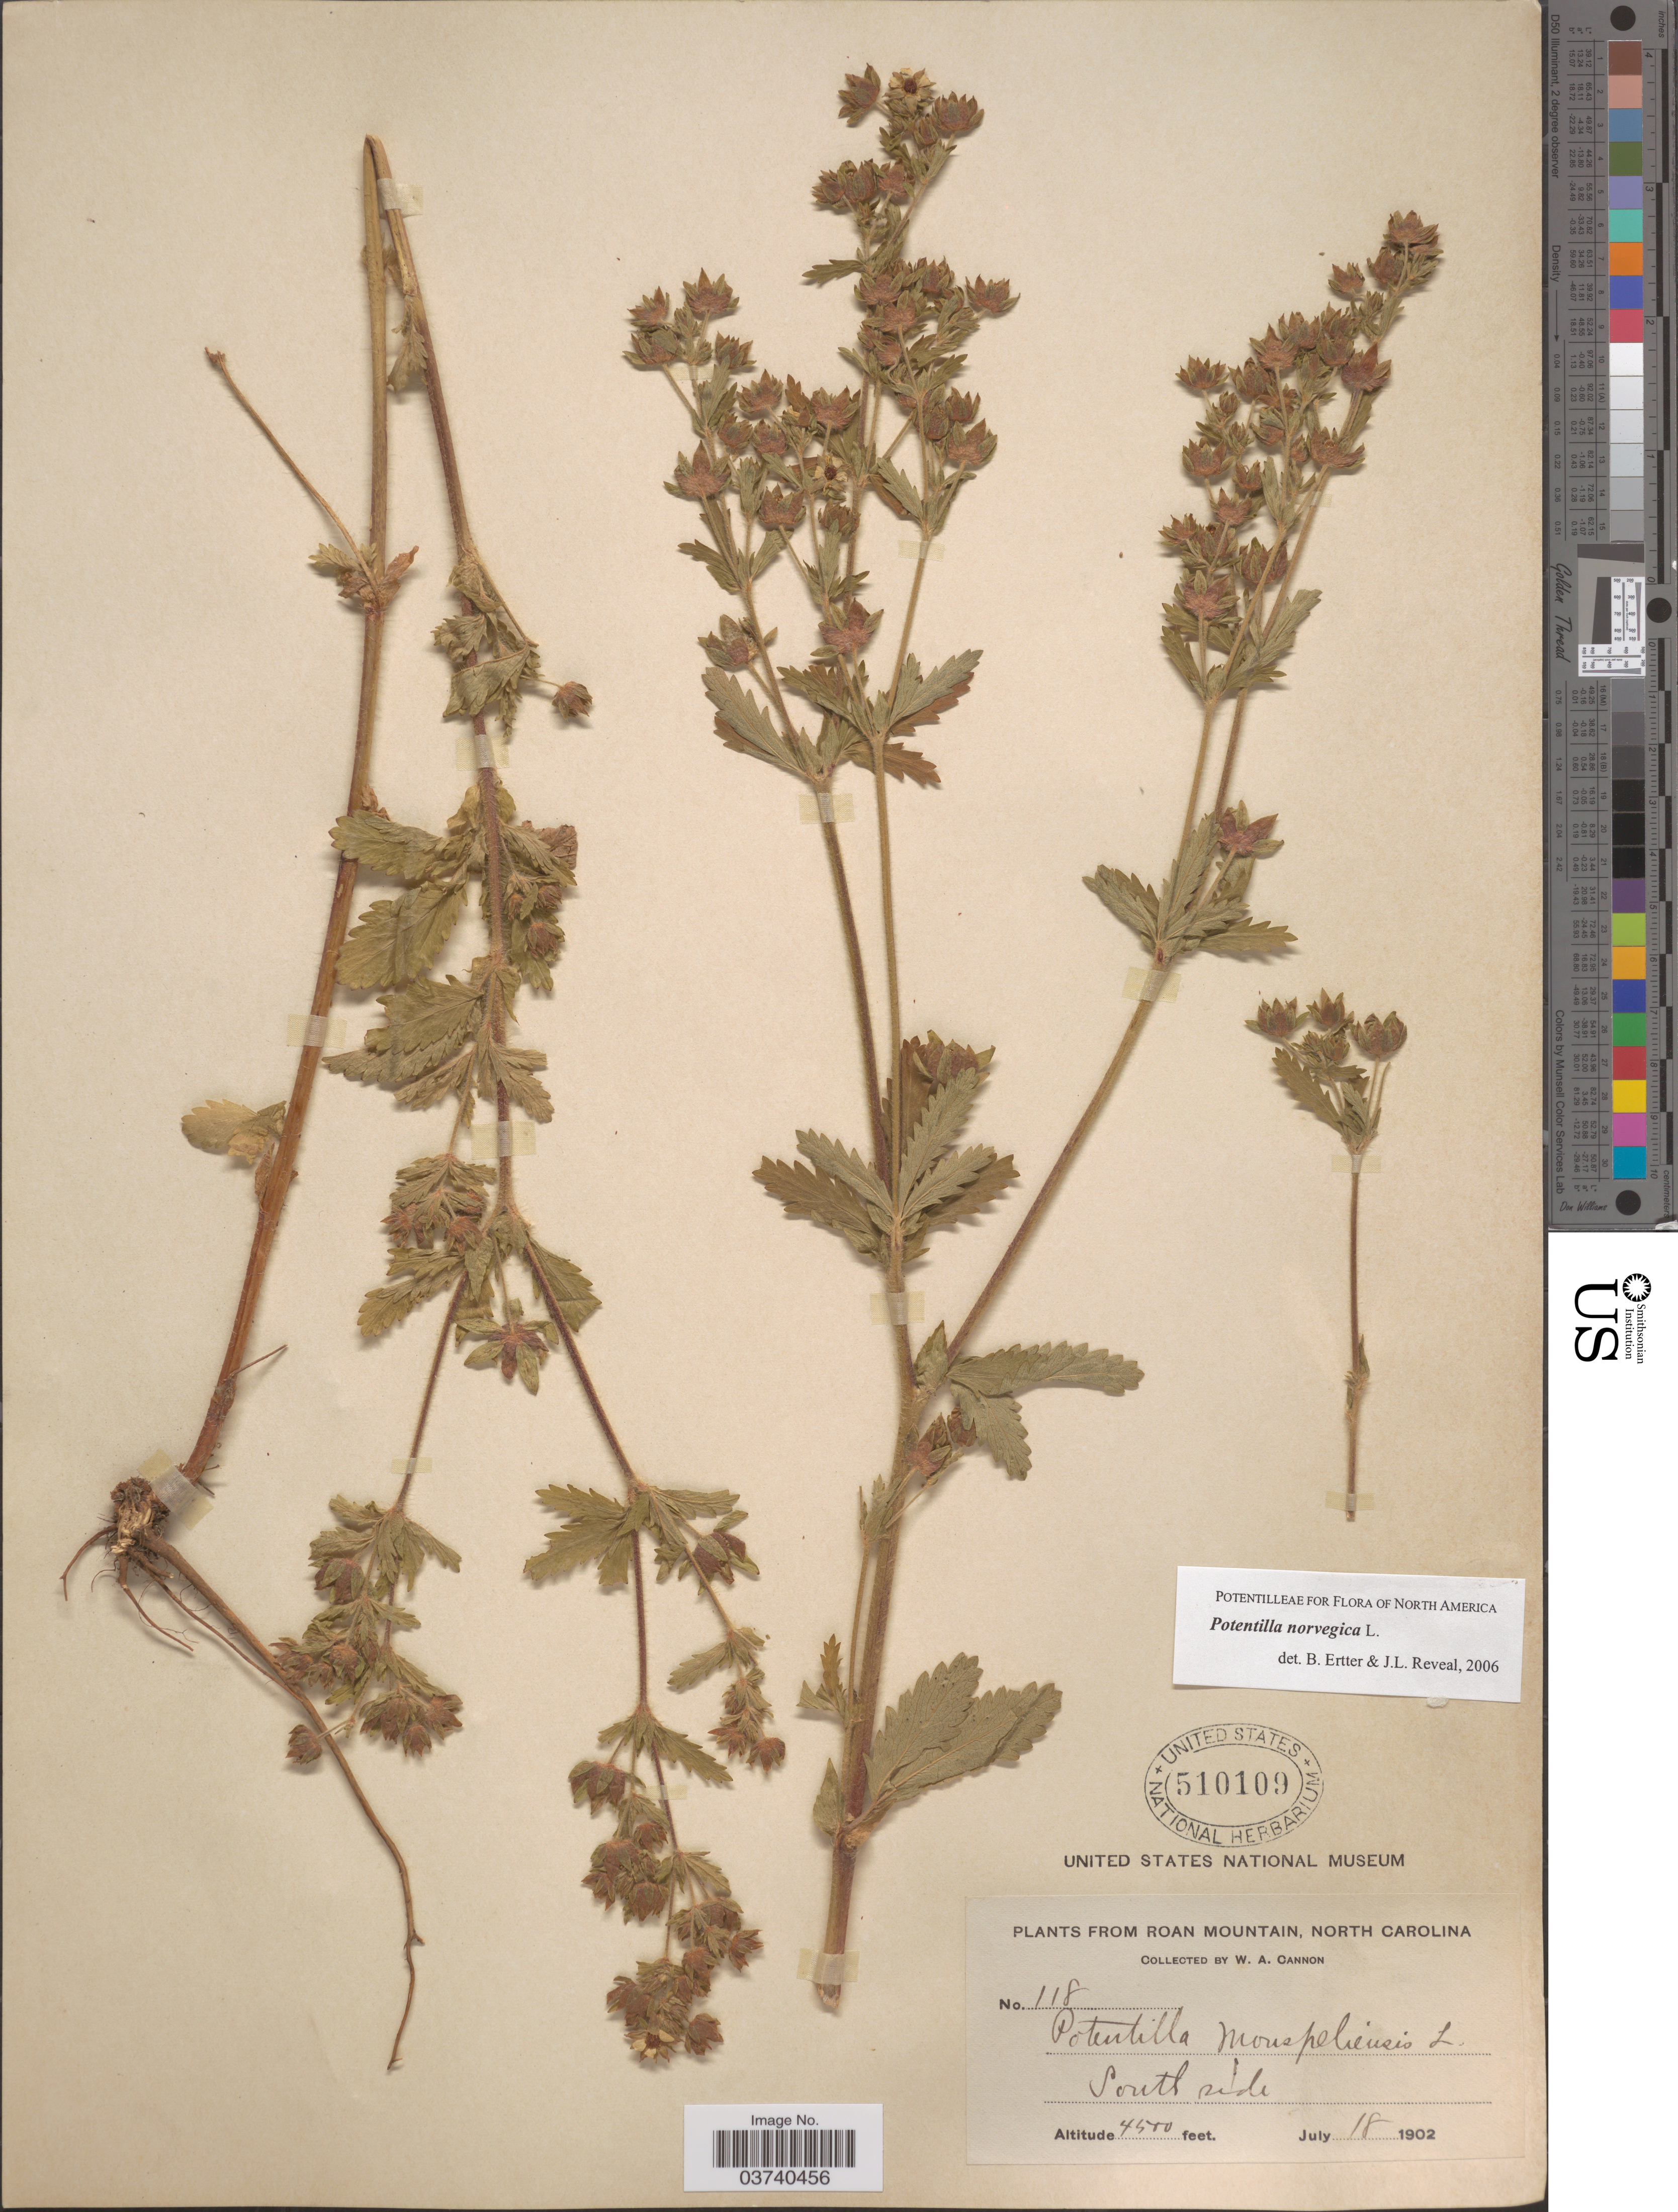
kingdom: Plantae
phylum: Tracheophyta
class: Magnoliopsida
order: Rosales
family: Rosaceae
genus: Potentilla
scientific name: Potentilla norvegica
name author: L.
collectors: W. Cannon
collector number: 118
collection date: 1902-07-18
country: United States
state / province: North Carolina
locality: Roan Mountain. South side.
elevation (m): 1372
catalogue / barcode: US 510109